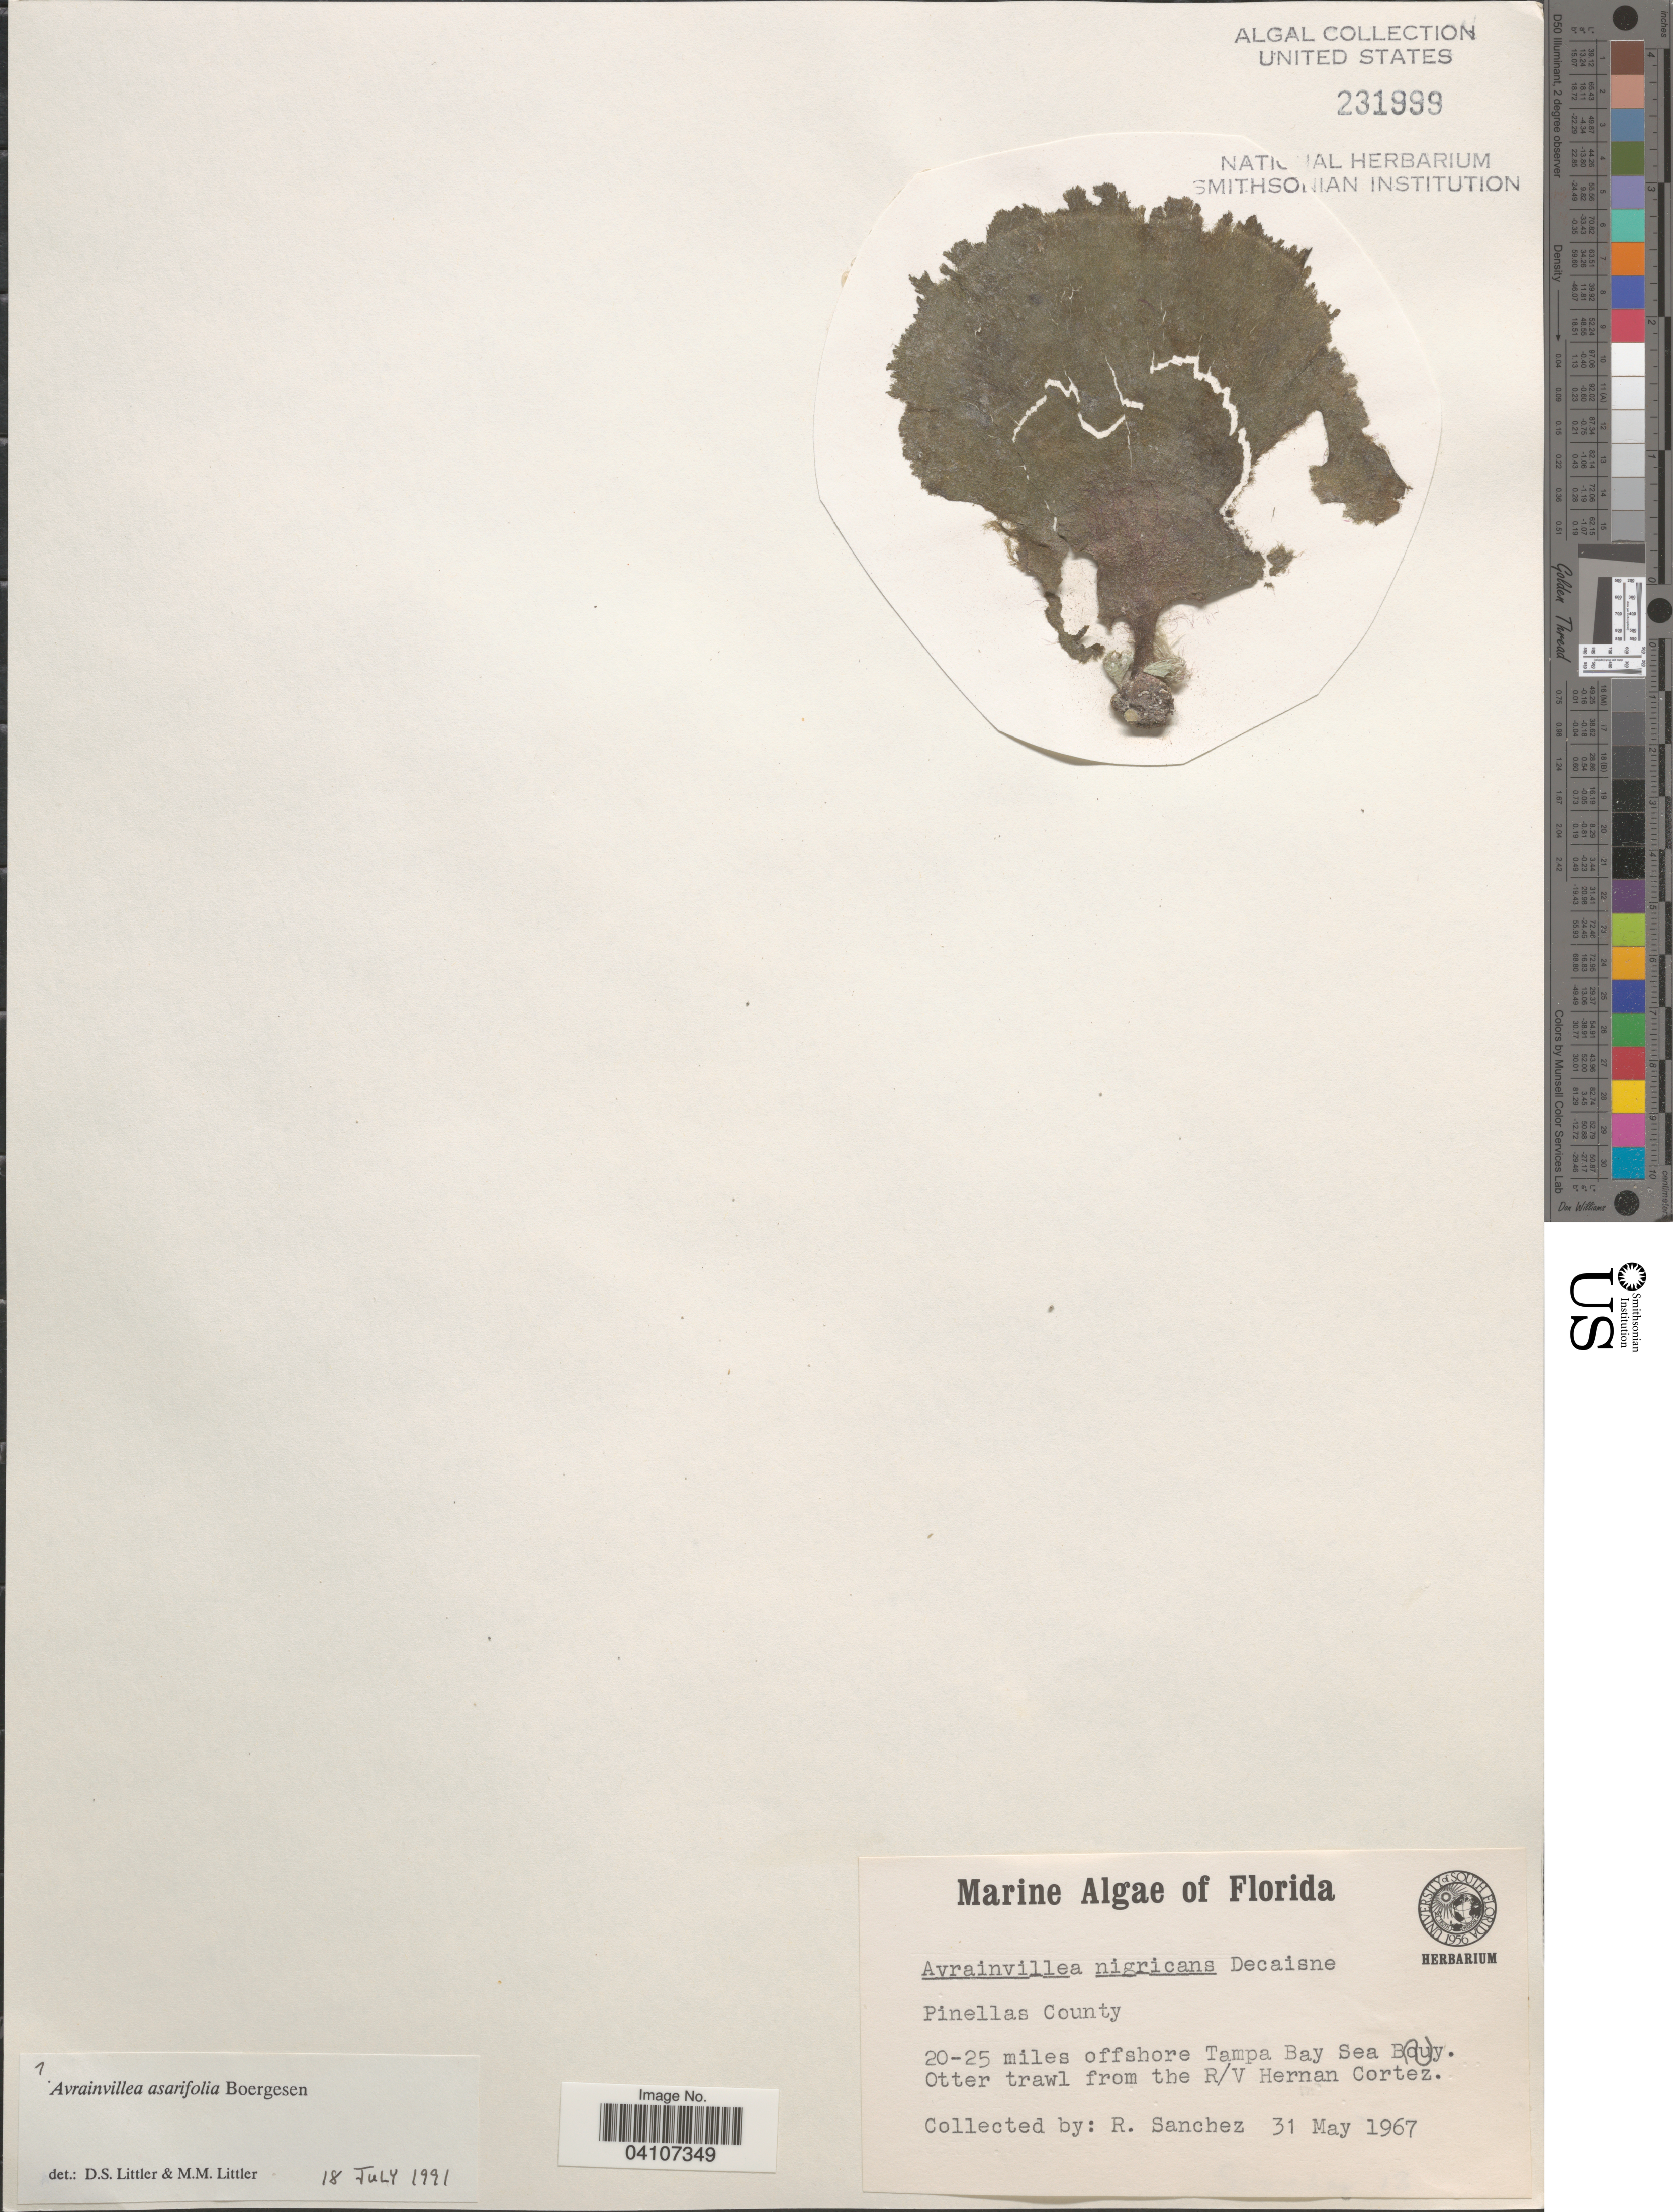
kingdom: Plantae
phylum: Chlorophyta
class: Ulvophyceae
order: Bryopsidales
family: Dichotomosiphonaceae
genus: Avrainvillea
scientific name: Avrainvillea asarifolia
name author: Børgesen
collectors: R. Sanchez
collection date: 1967-05-31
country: United States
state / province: Florida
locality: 20-25 miles offshore Tampa Bay Sea Buoy. Otter trawl from the R/V Hernan Cortez. Pinellas County.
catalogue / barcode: US 231999